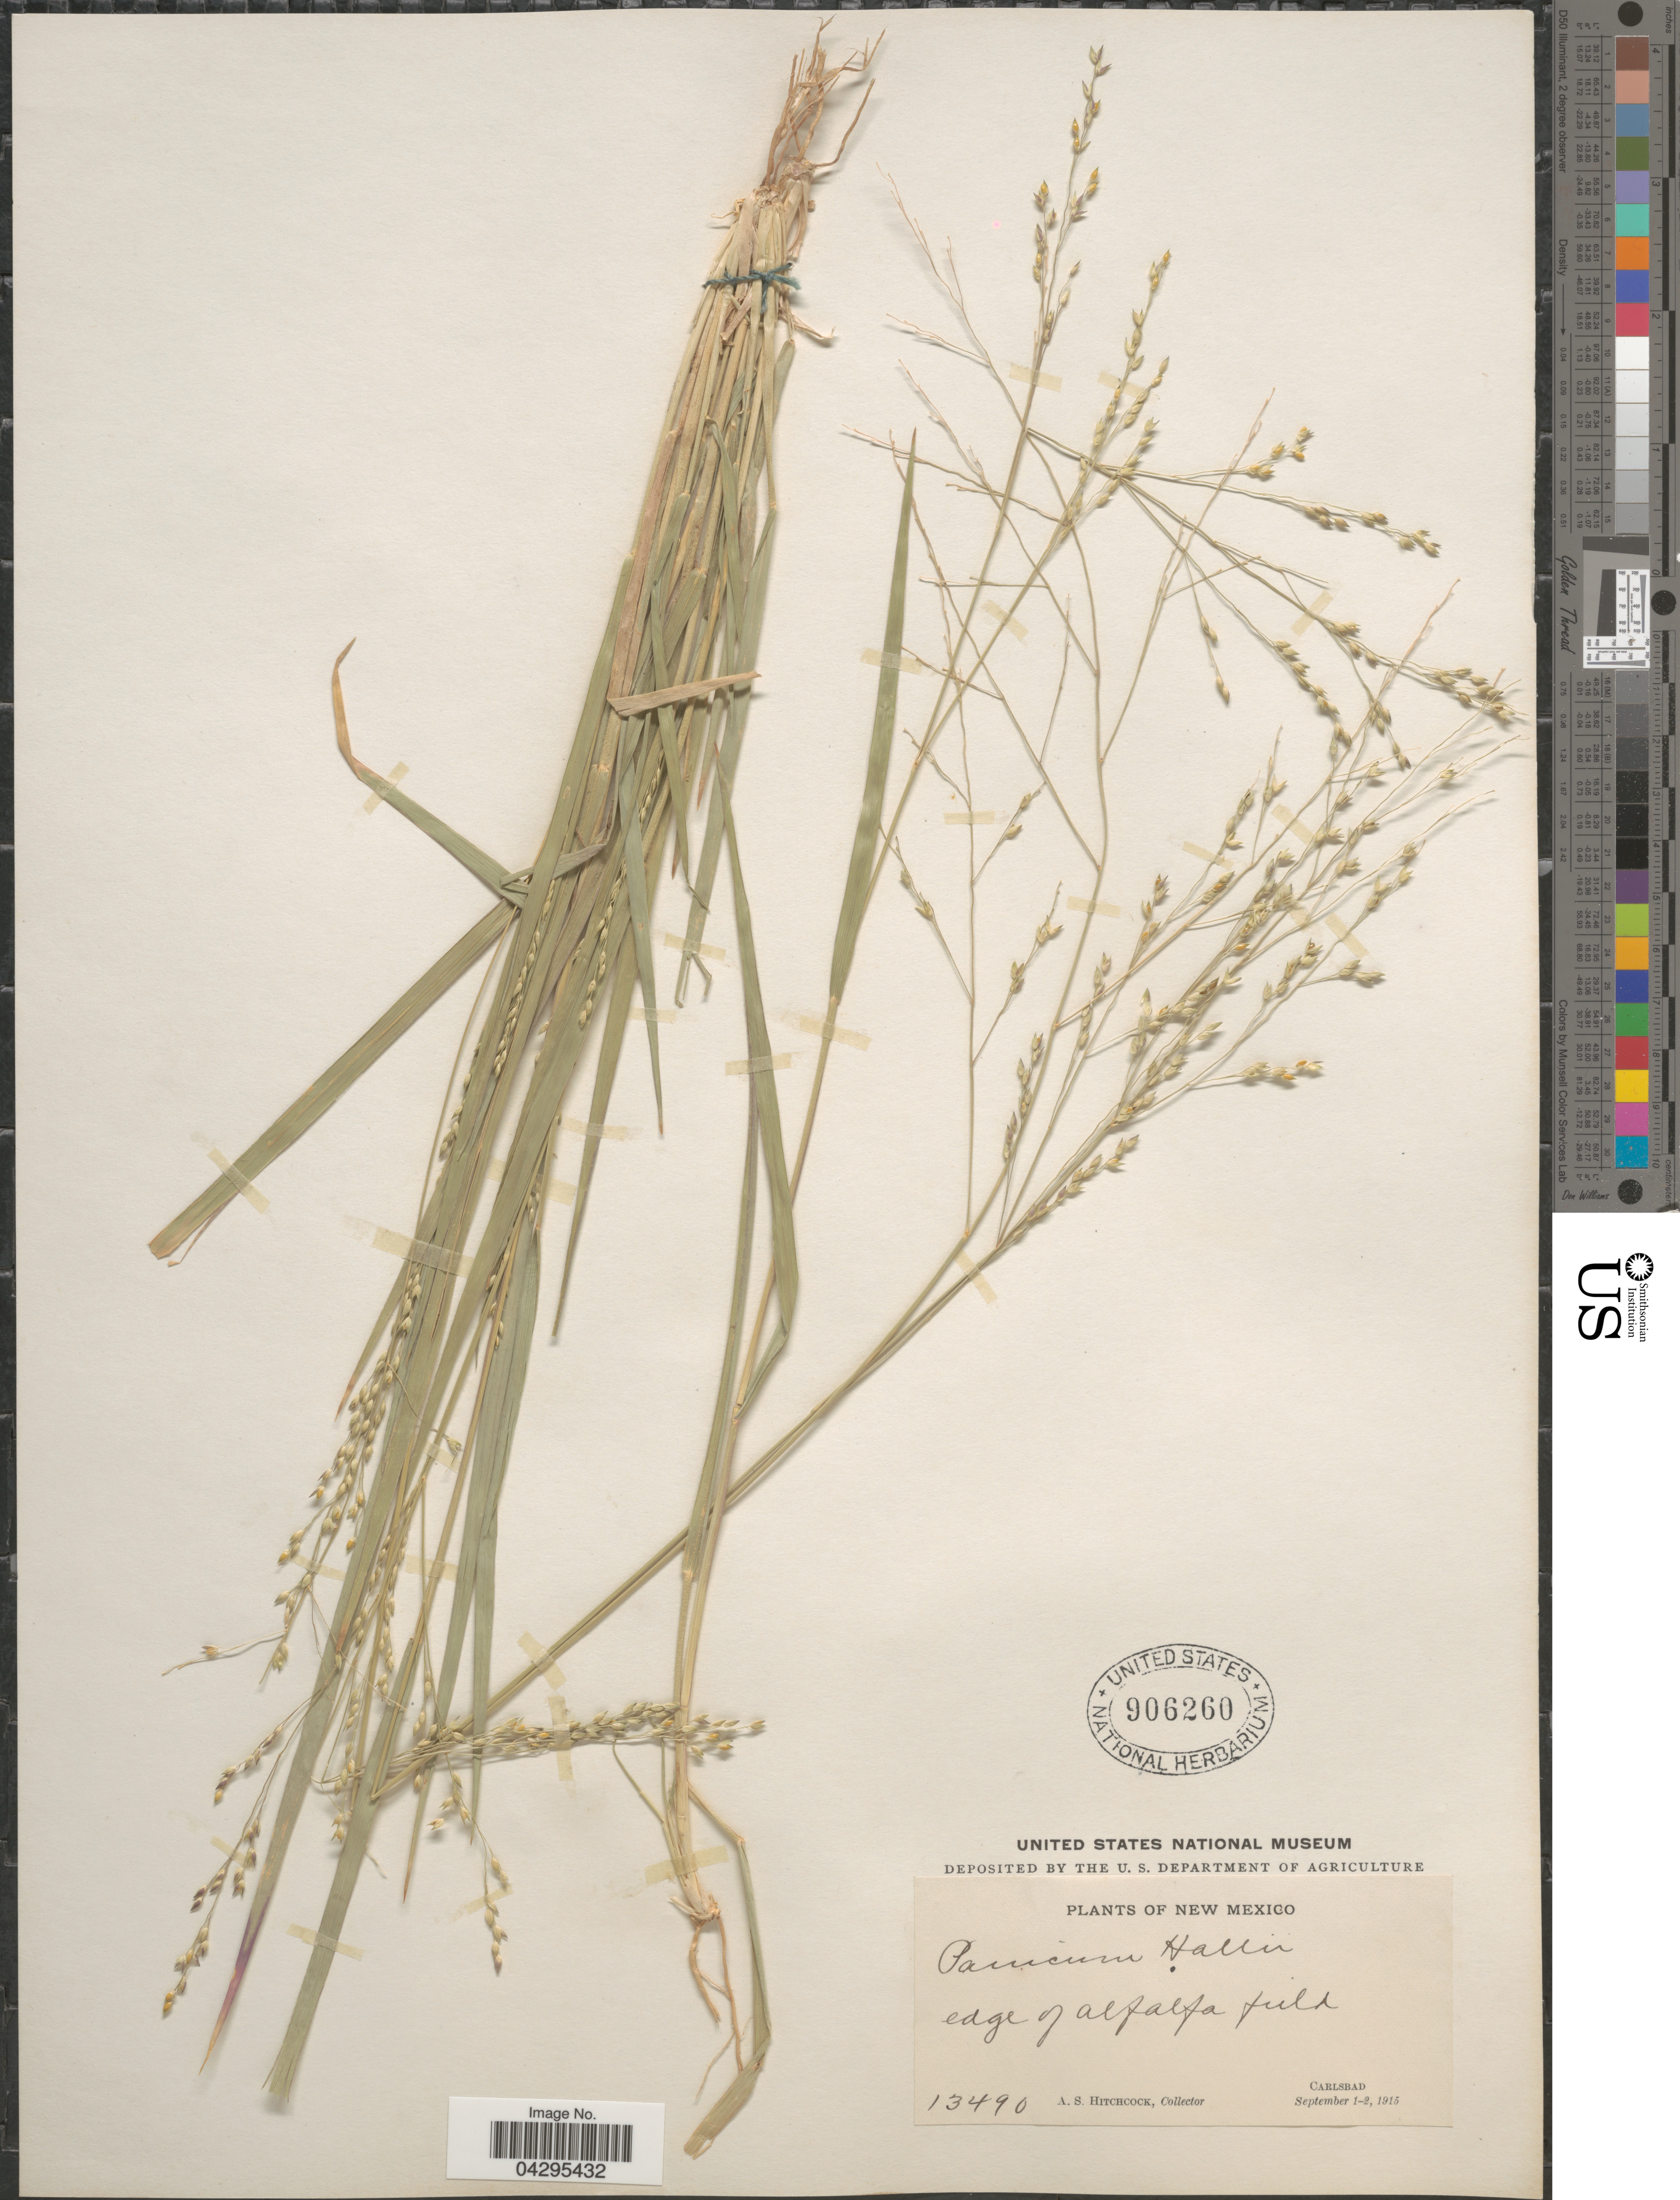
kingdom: Plantae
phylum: Tracheophyta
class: Liliopsida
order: Poales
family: Poaceae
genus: Panicum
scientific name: Panicum hallii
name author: Vasey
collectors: A. S. Hitchcock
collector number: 13490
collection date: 1915-09-01/1915-09-02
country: United States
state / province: New Mexico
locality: Edge of alfalfa field. Carlsbad.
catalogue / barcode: US 906260